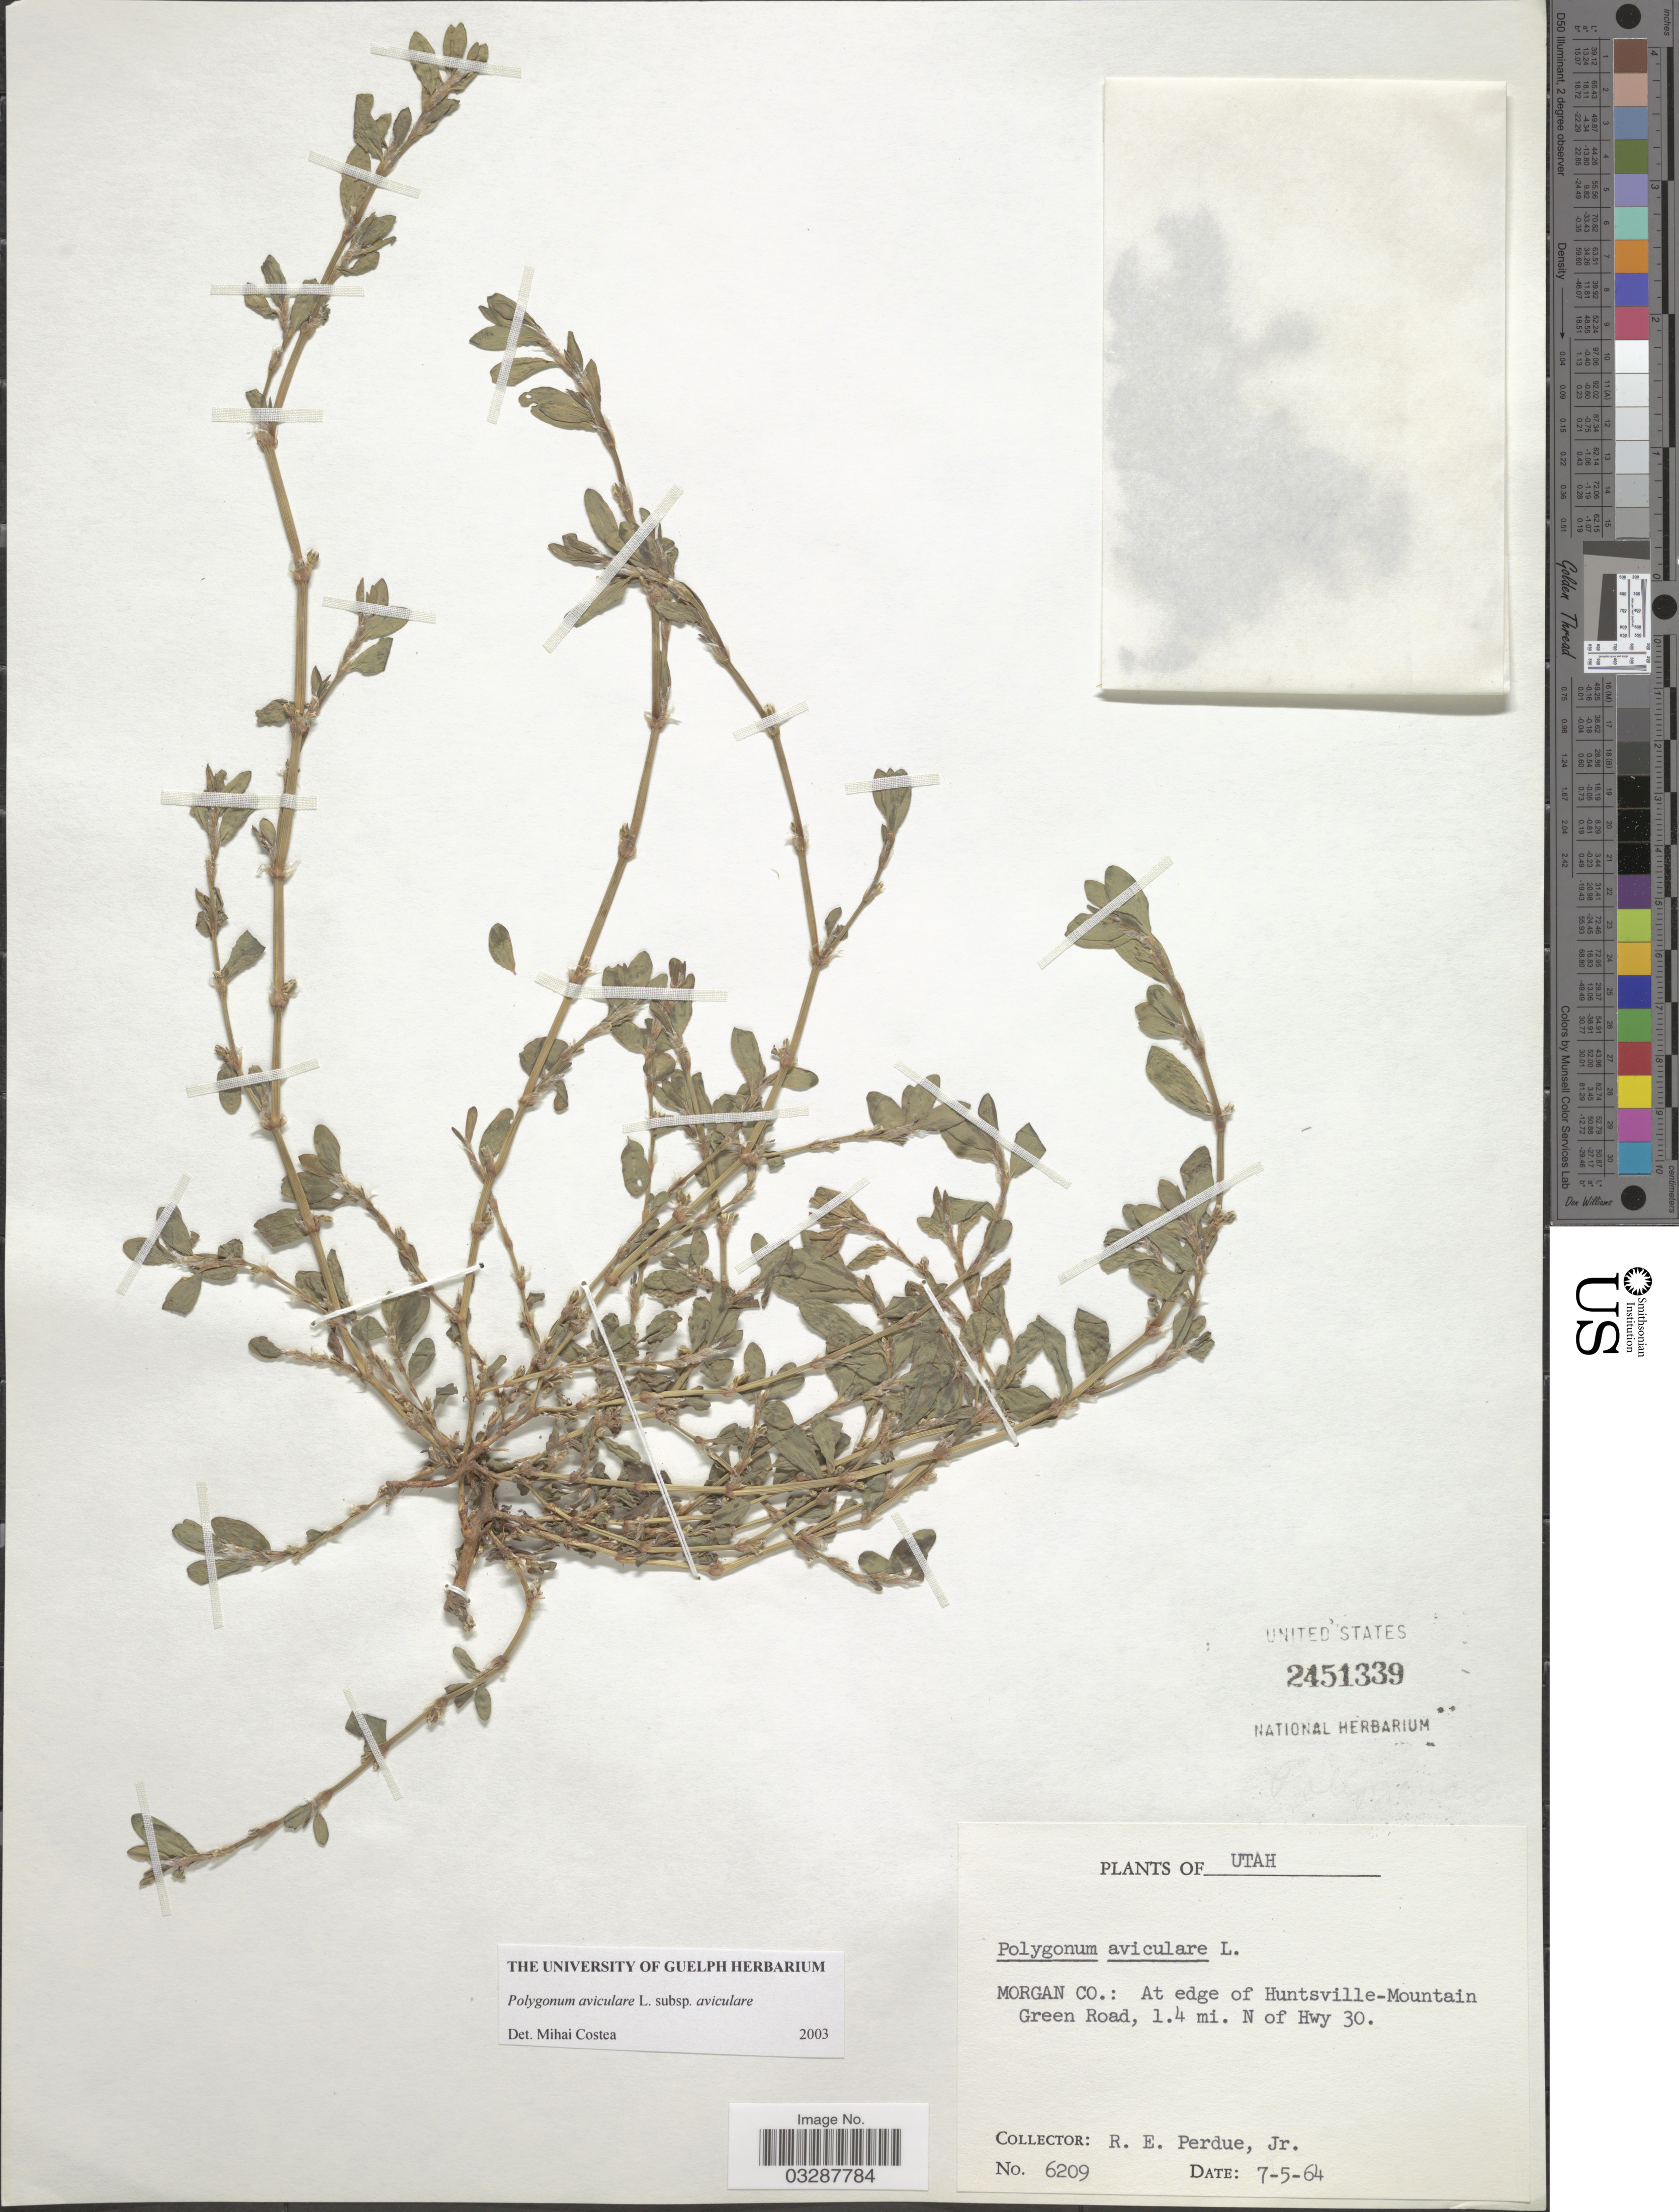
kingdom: Plantae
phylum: Tracheophyta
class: Magnoliopsida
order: Caryophyllales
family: Polygonaceae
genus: Polygonum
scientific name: Polygonum aviculare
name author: L.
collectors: R. E. Perdue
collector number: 6209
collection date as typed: Transcribed d/m/y: 5/7/64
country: United States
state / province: Utah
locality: Morgan Co.: At edge of Huntsville-Mountain Green Road, 1.4 mi. N of Hwy 30.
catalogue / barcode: US 2451339